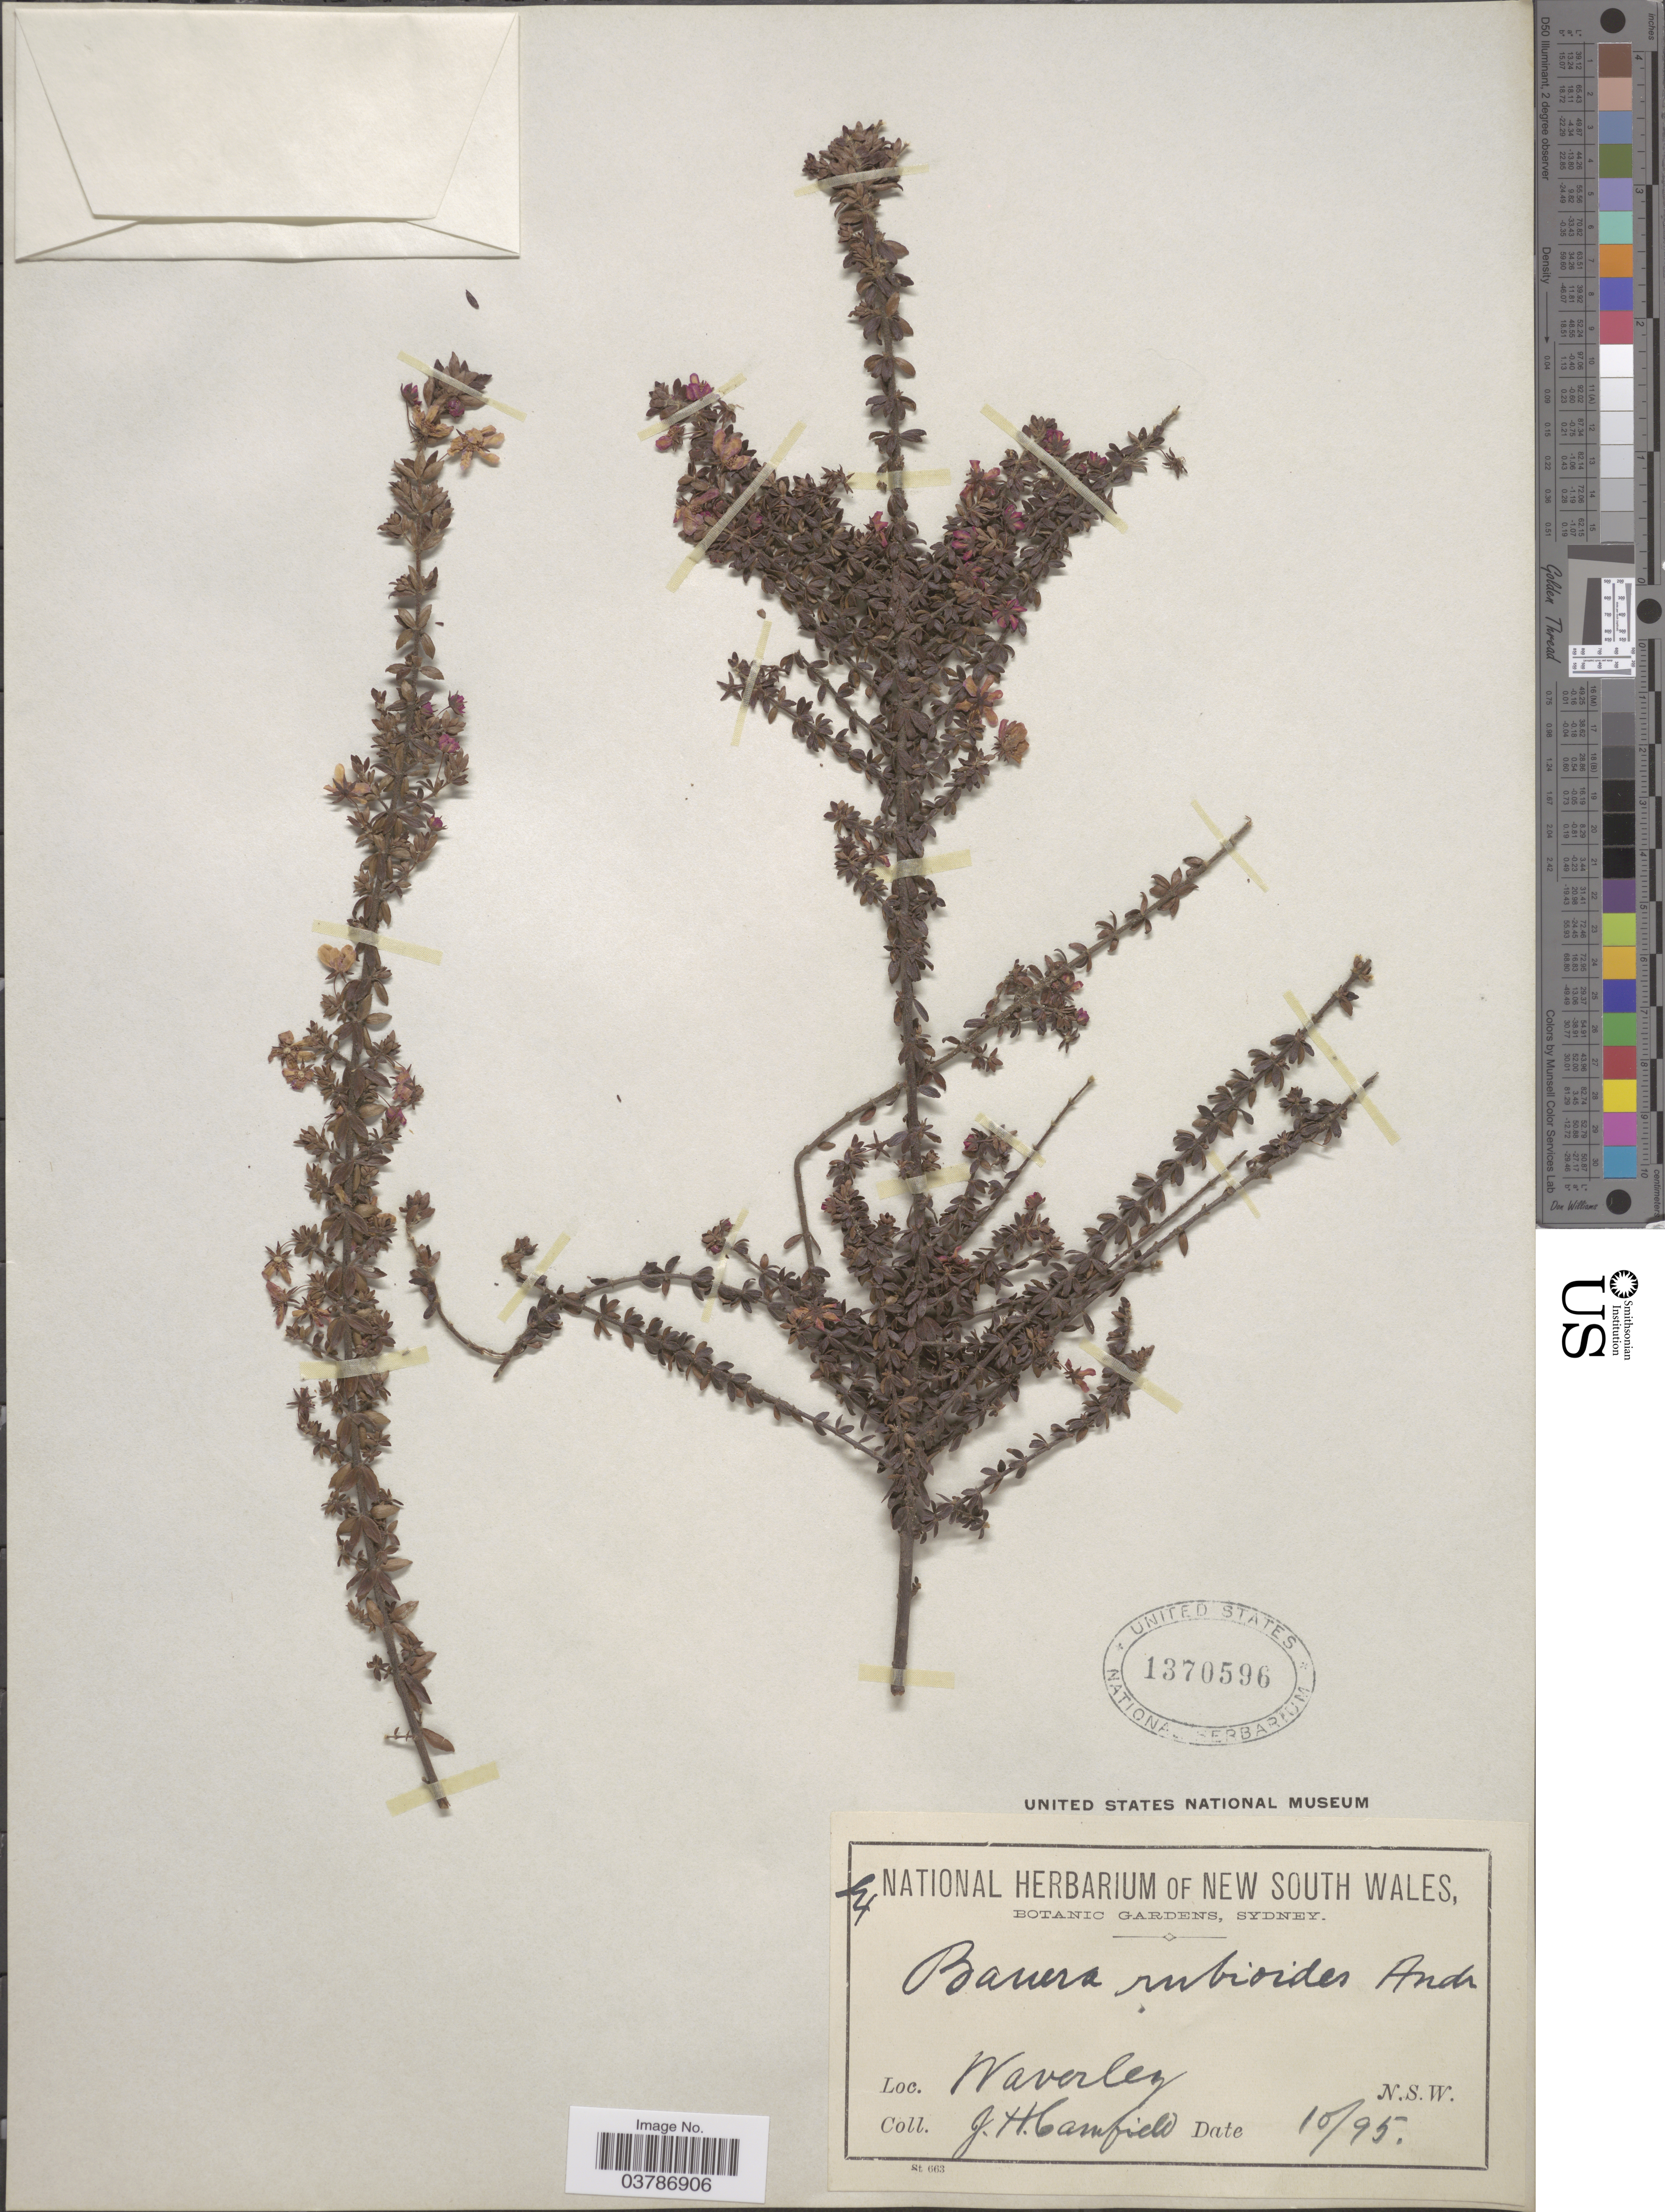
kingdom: Plantae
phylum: Tracheophyta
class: Magnoliopsida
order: Oxalidales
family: Cunoniaceae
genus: Bauera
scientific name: Bauera rubioides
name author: Andrews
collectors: J. Camfield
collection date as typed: Transcribed d/m/y: /10/95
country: Australia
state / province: New South Wales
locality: Waverley.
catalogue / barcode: US 1370596